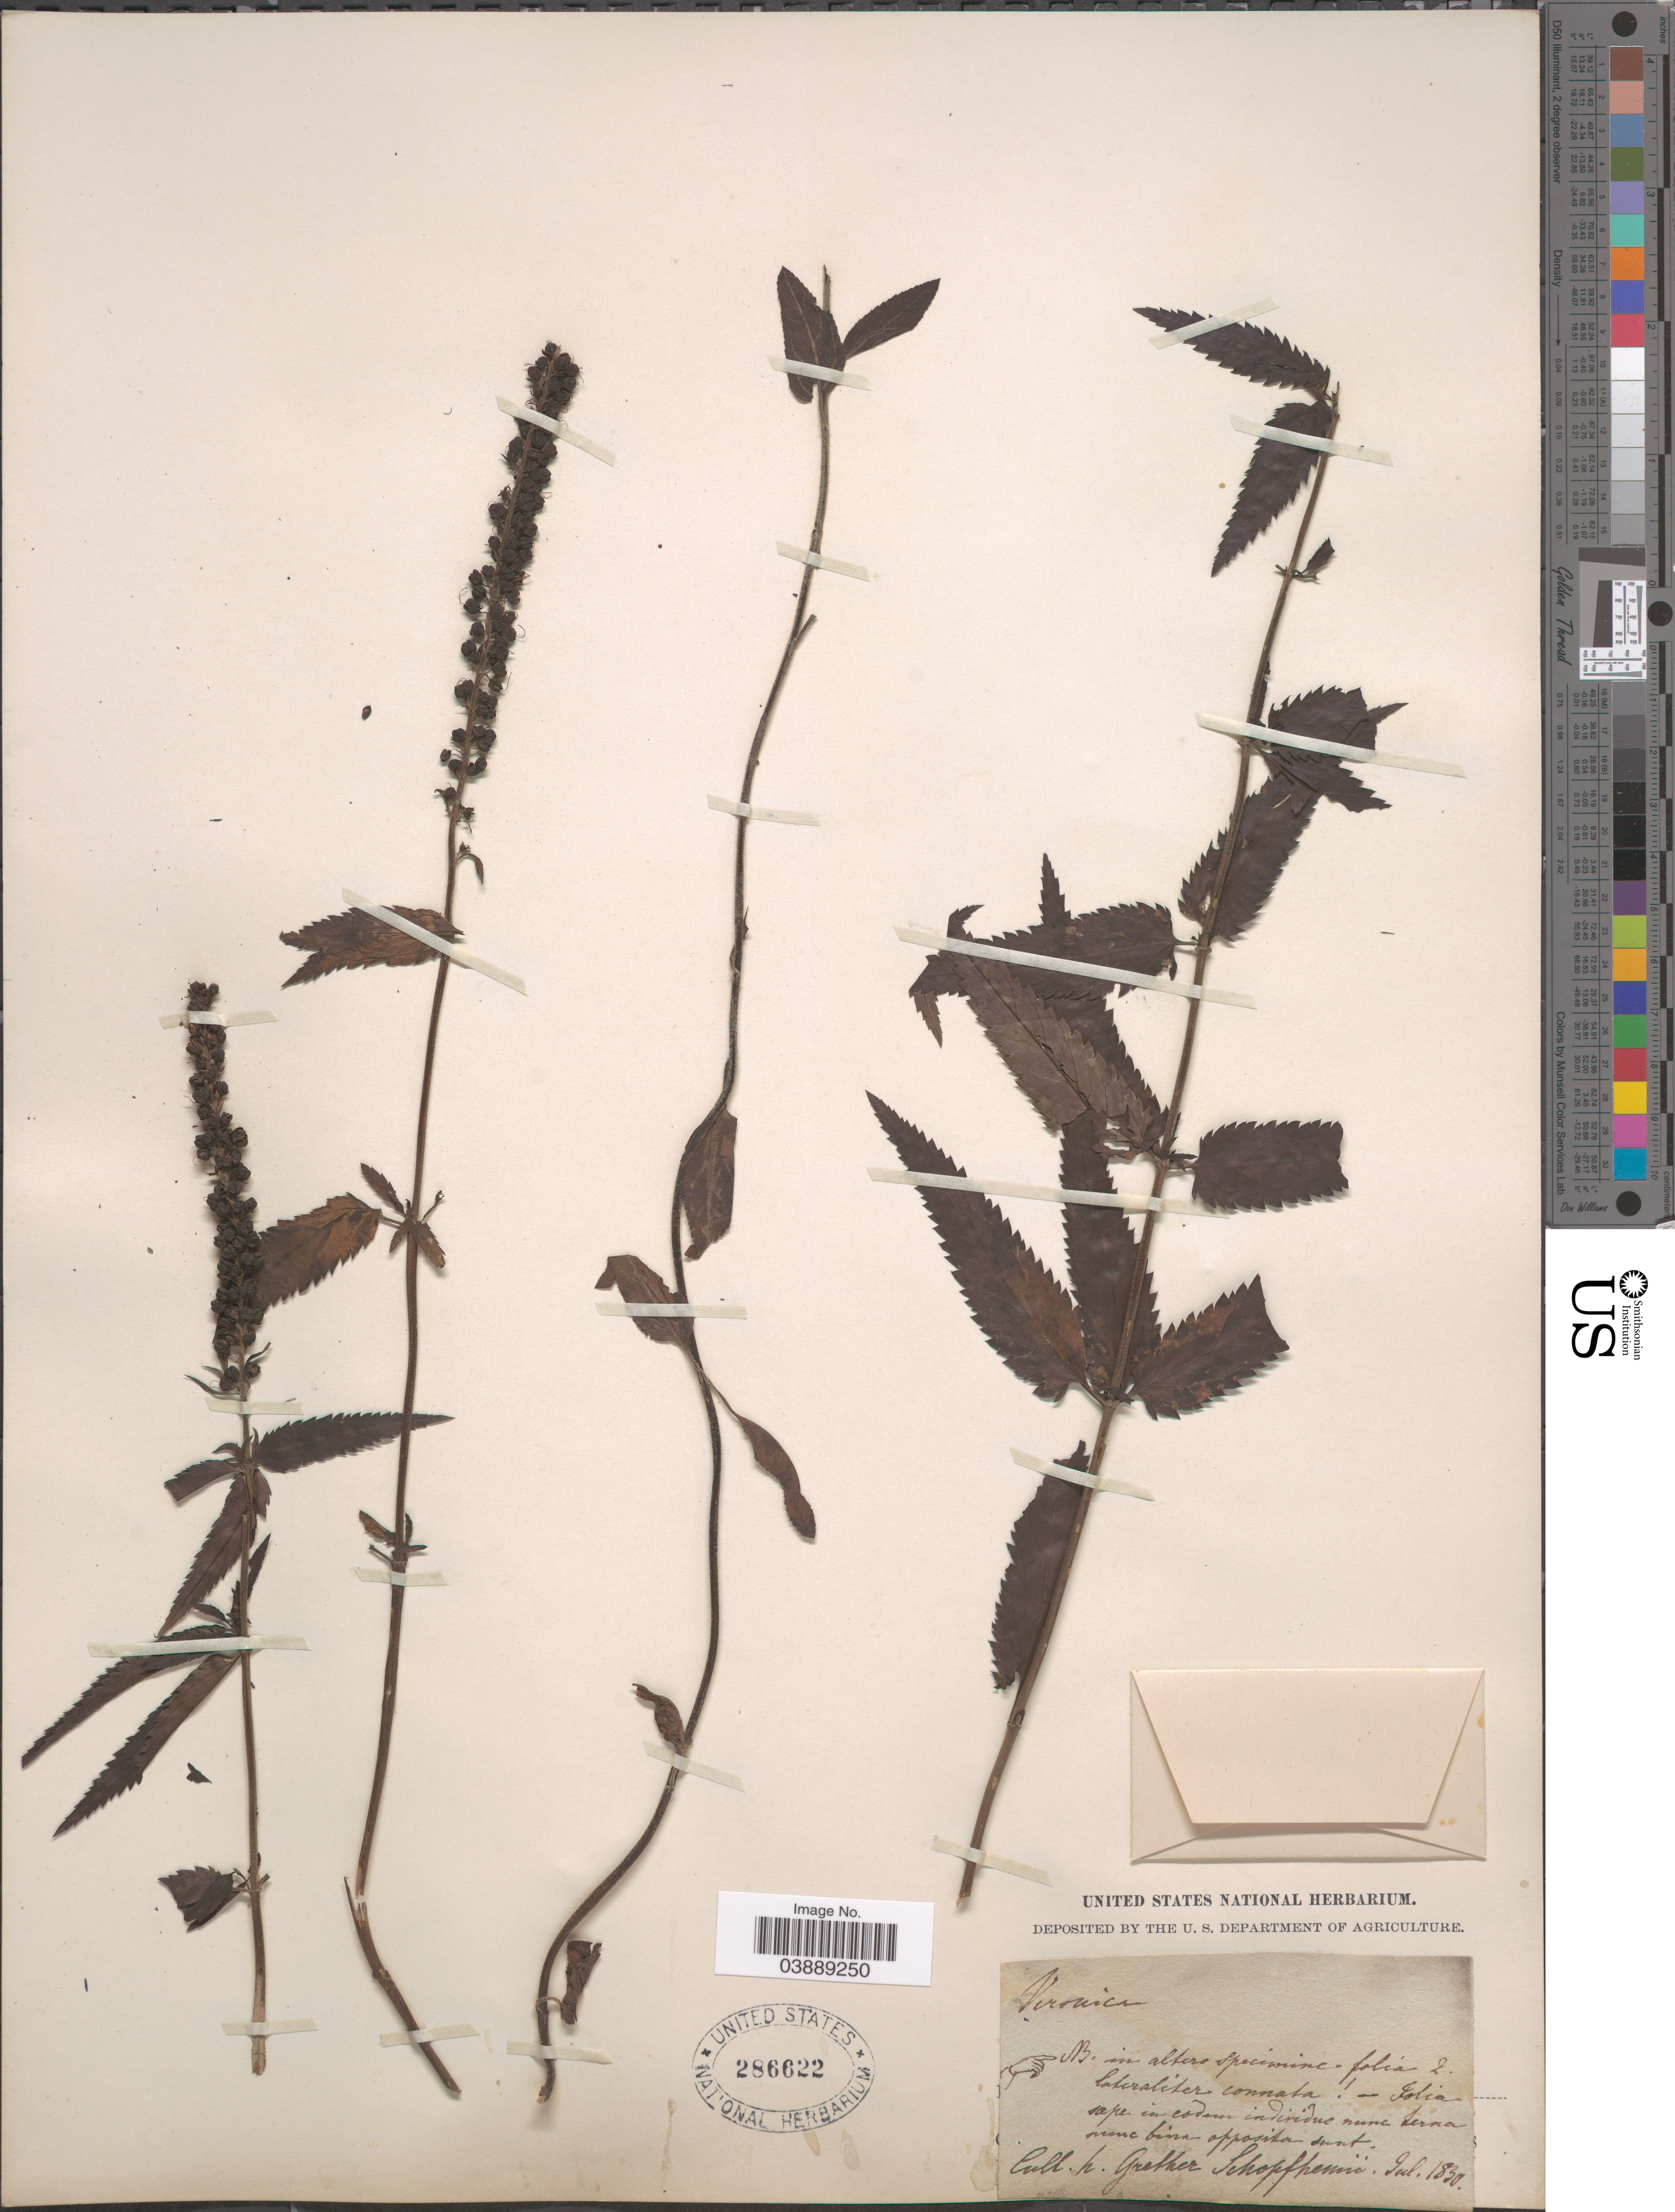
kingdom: Plantae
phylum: Tracheophyta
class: Magnoliopsida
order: Lamiales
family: Plantaginaceae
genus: Veronica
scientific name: Veronica longifolia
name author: L.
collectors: -. Grether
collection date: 1830-07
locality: Folia sape in codoun individue nune serna punc fina opposita dunt.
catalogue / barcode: US 286622